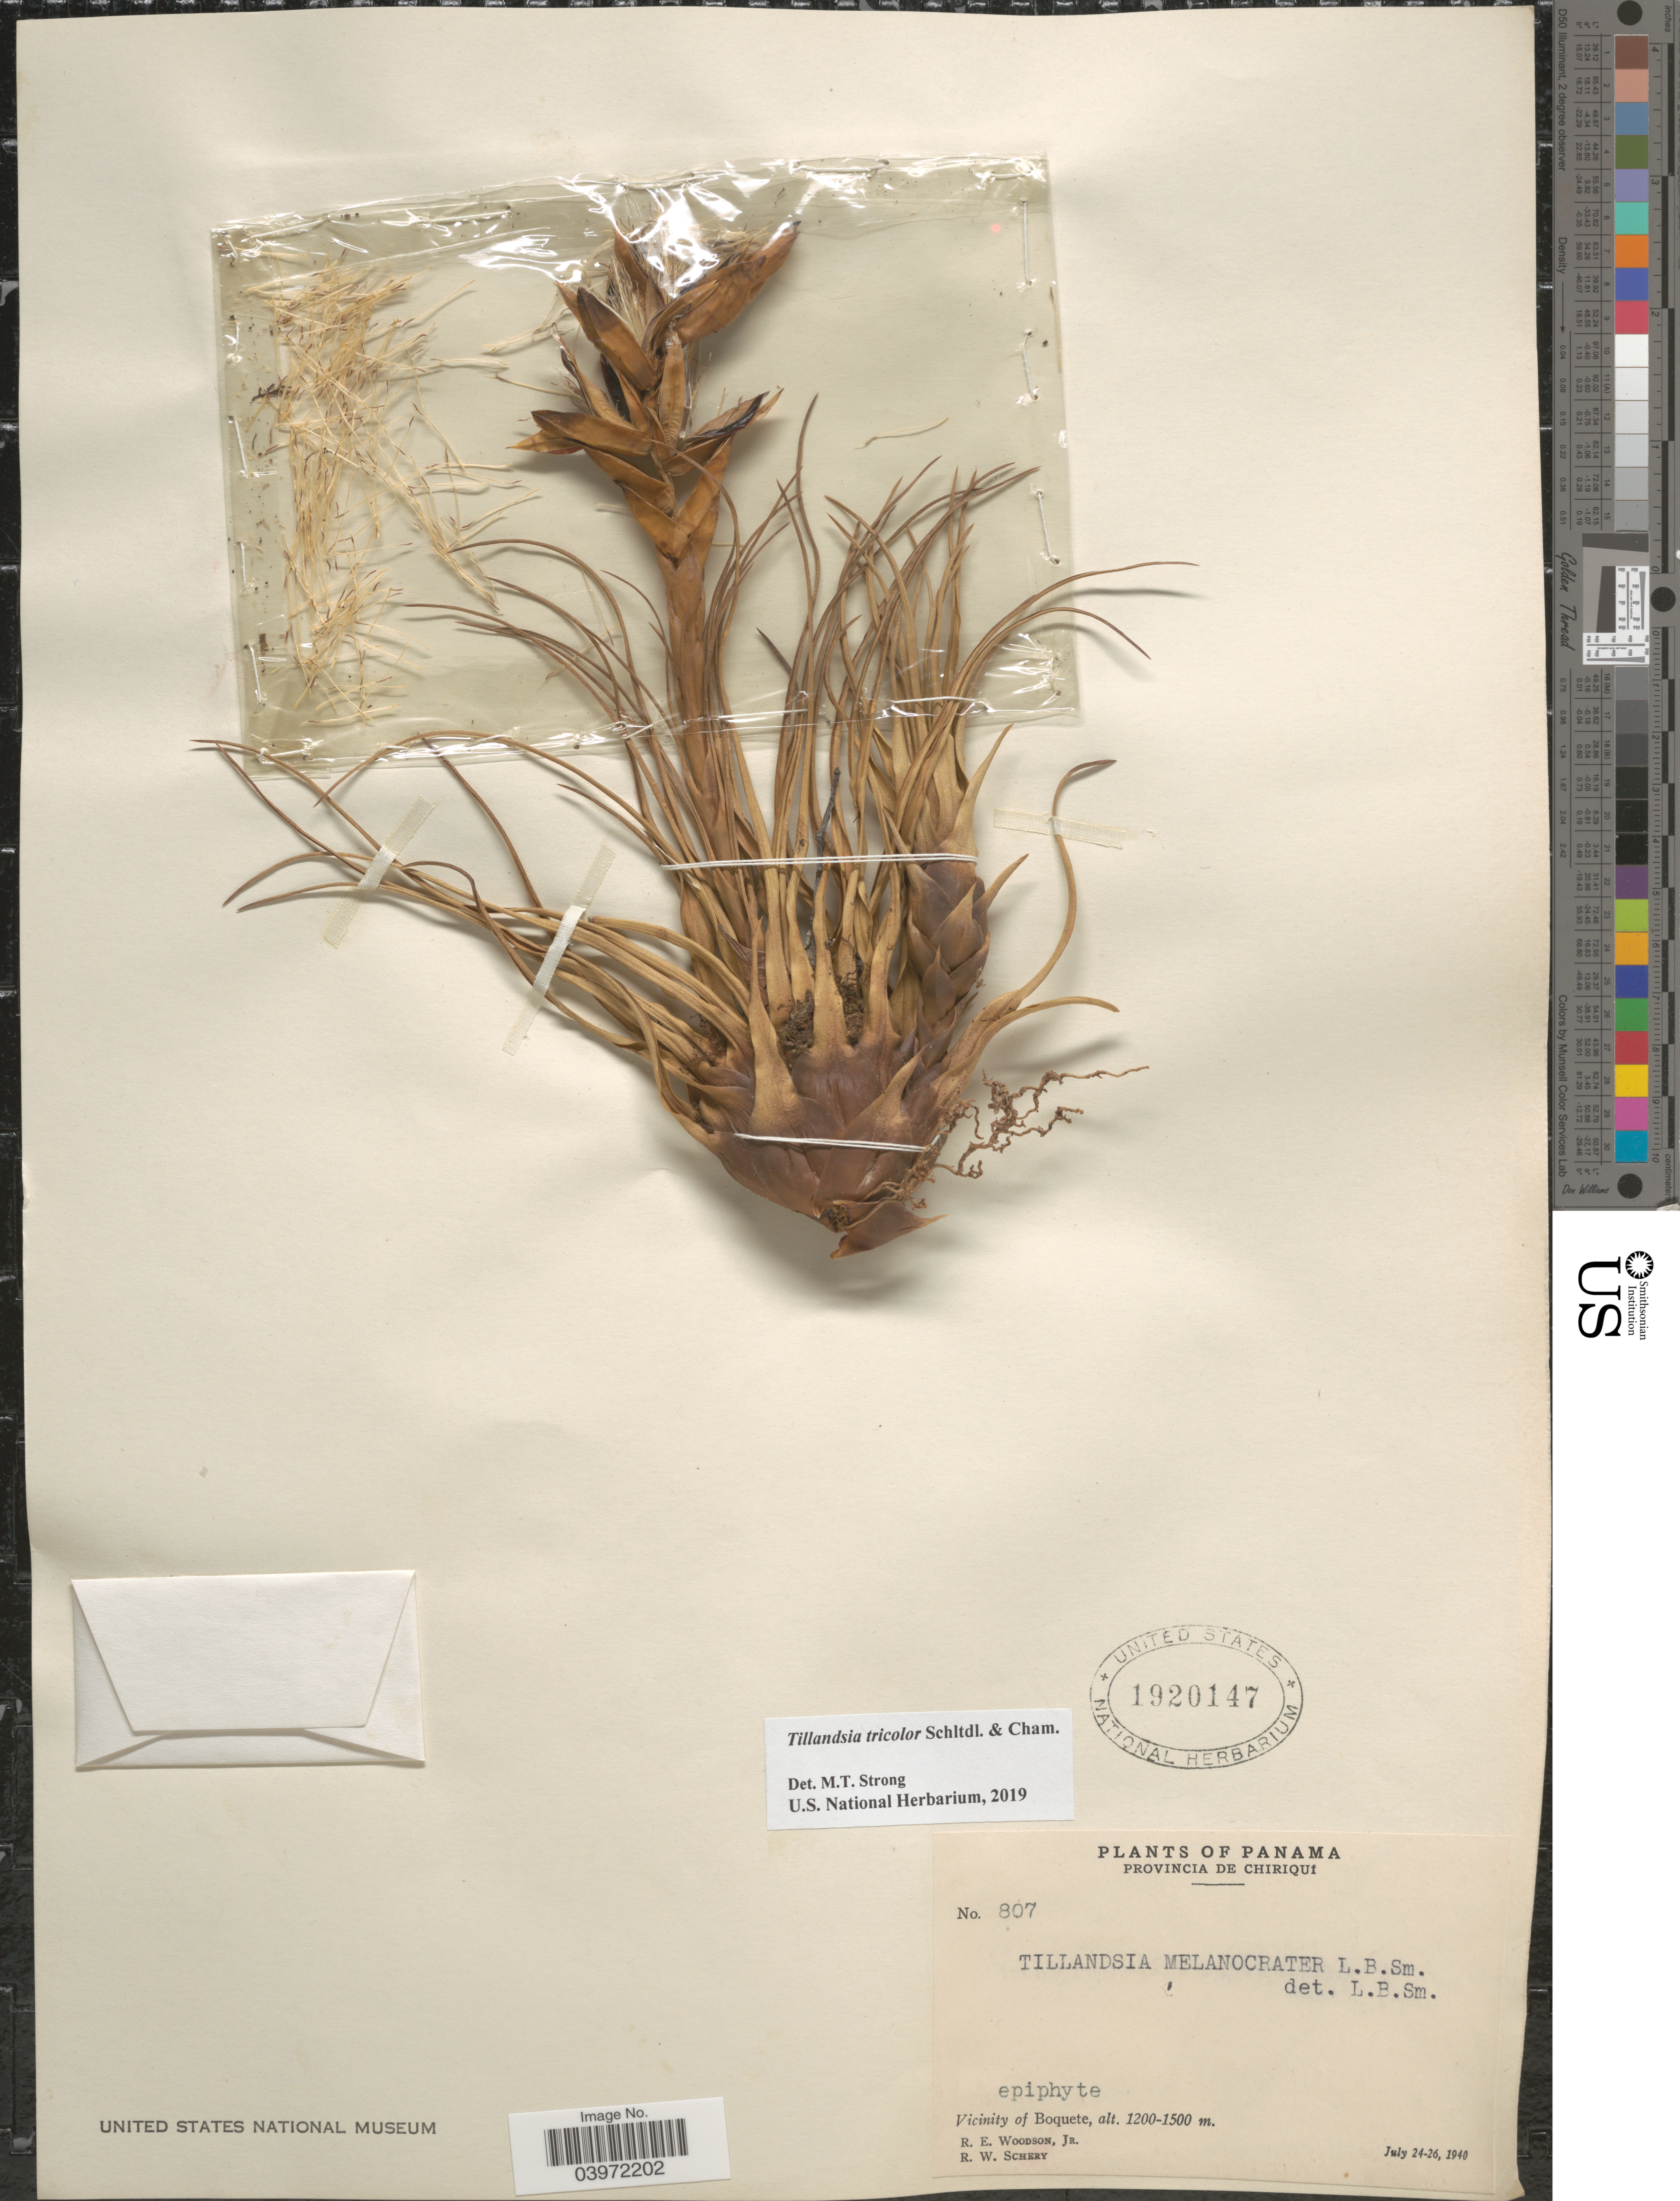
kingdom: Plantae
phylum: Tracheophyta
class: Liliopsida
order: Poales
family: Bromeliaceae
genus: Tillandsia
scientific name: Tillandsia tricolor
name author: Schltdl. & Cham.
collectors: R. E. Woodson & R. Scherry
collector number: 807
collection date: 1940-07-24/1940-07-26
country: Panama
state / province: Chiriqui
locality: Vicinity of Boquete.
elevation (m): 1200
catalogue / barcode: US 1920147